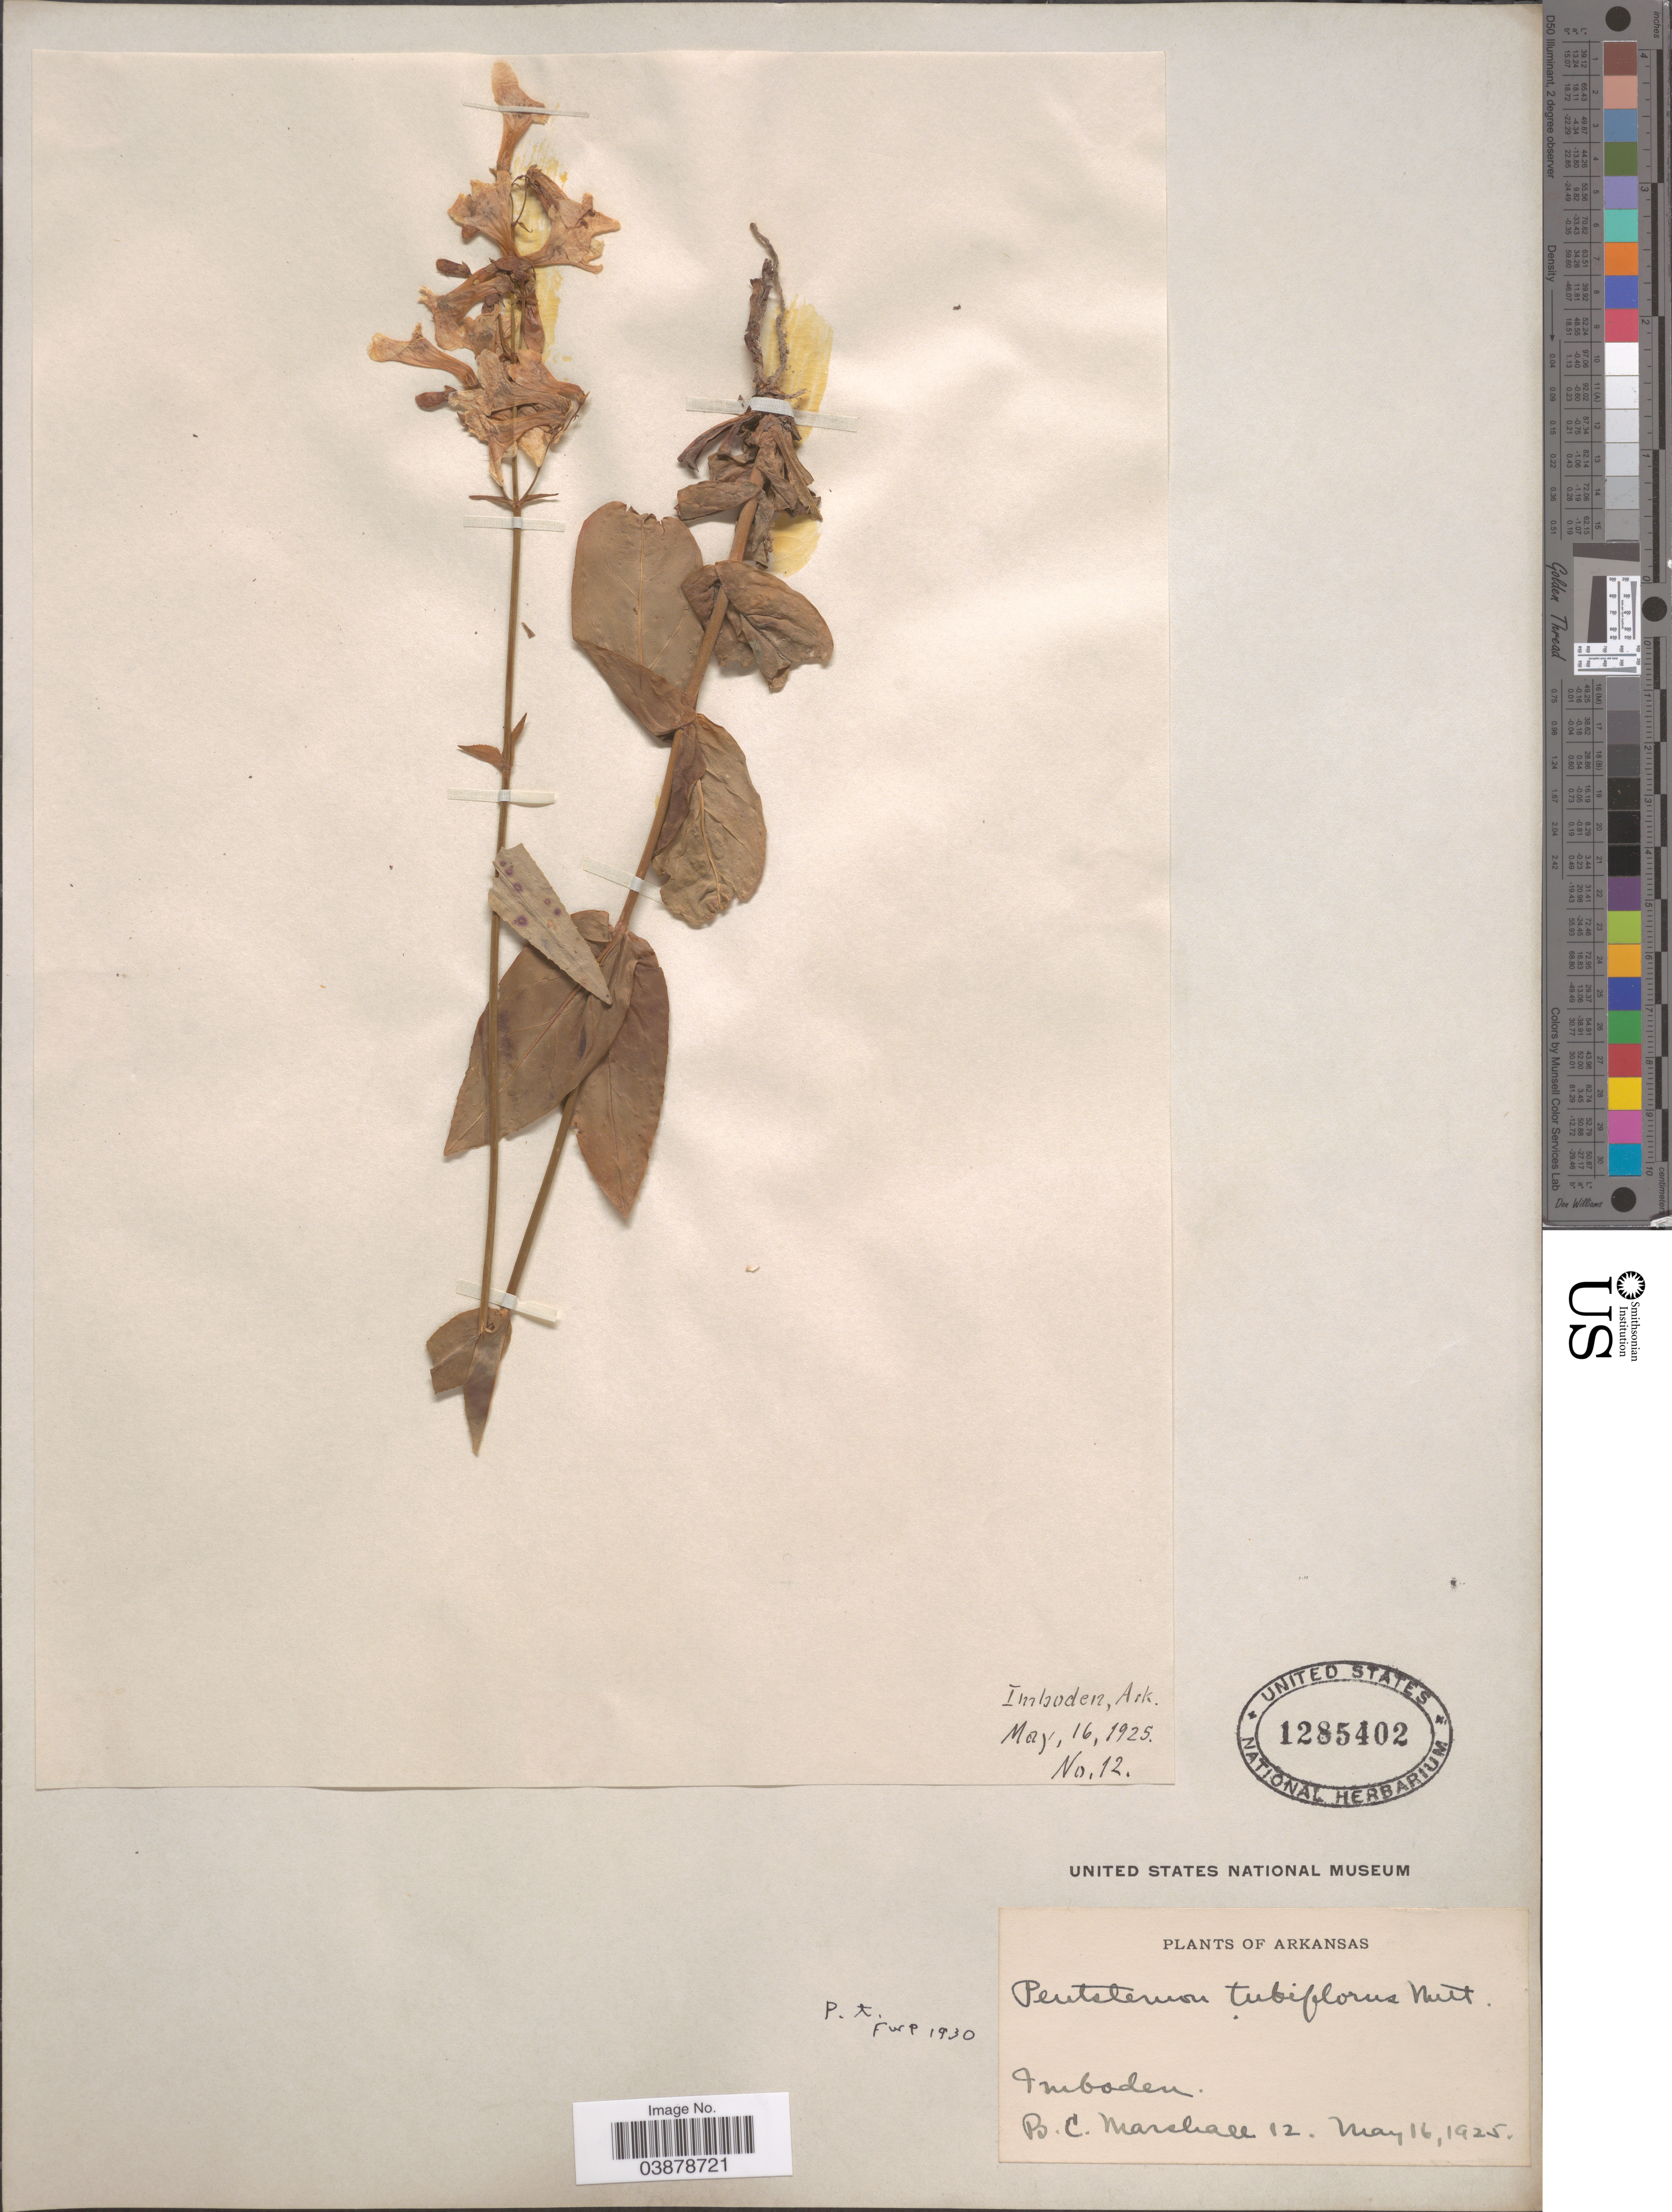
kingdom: Plantae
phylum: Tracheophyta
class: Magnoliopsida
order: Lamiales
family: Plantaginaceae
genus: Penstemon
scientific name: Penstemon tubaeflorus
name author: Nutt.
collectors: B. C. Marshall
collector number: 12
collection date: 1925-05-16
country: United States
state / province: Arkansas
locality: Imboden.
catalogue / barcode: US 1285402